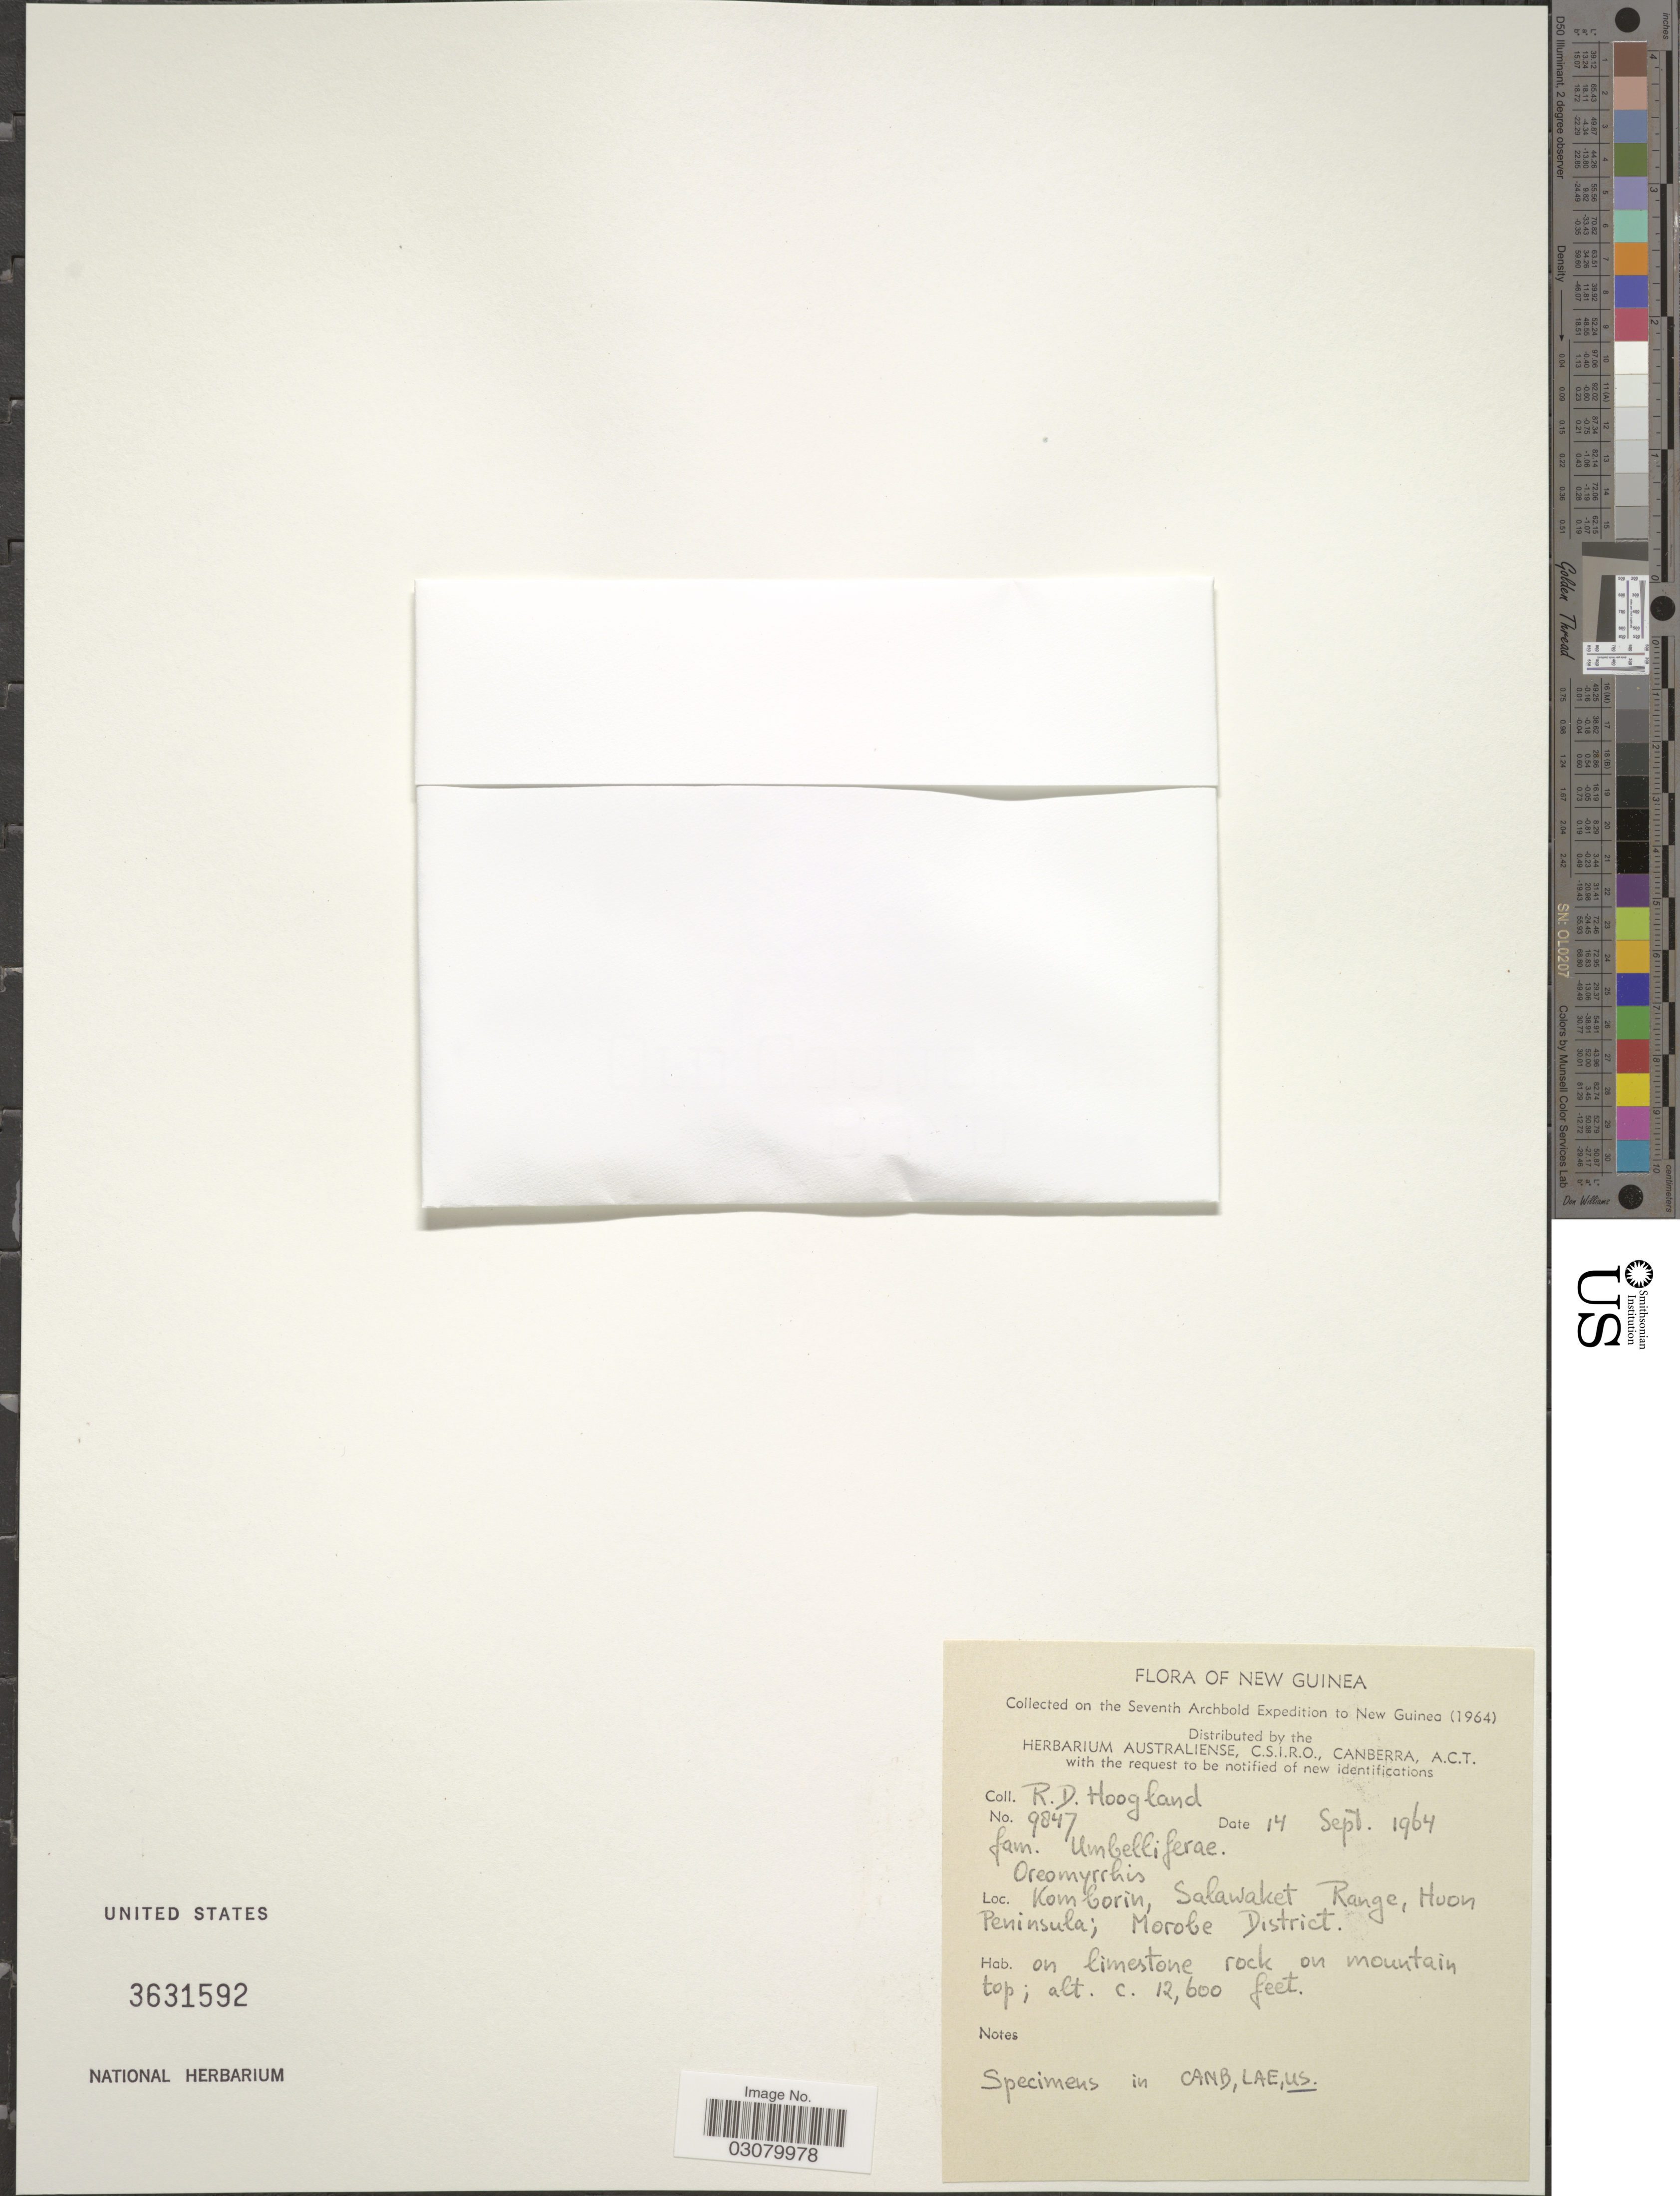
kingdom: Plantae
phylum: Tracheophyta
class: Magnoliopsida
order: Apiales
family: Apiaceae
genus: Oreomyrrhis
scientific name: Oreomyrrhis sp.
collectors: R. D. Hoogland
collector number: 9847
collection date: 1964-09-14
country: Papua New Guinea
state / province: Morobe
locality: New Guinea. Komborin, Salawaket Range, Huon Peninsula: Morobe District.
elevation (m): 3840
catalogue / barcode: US 3631592